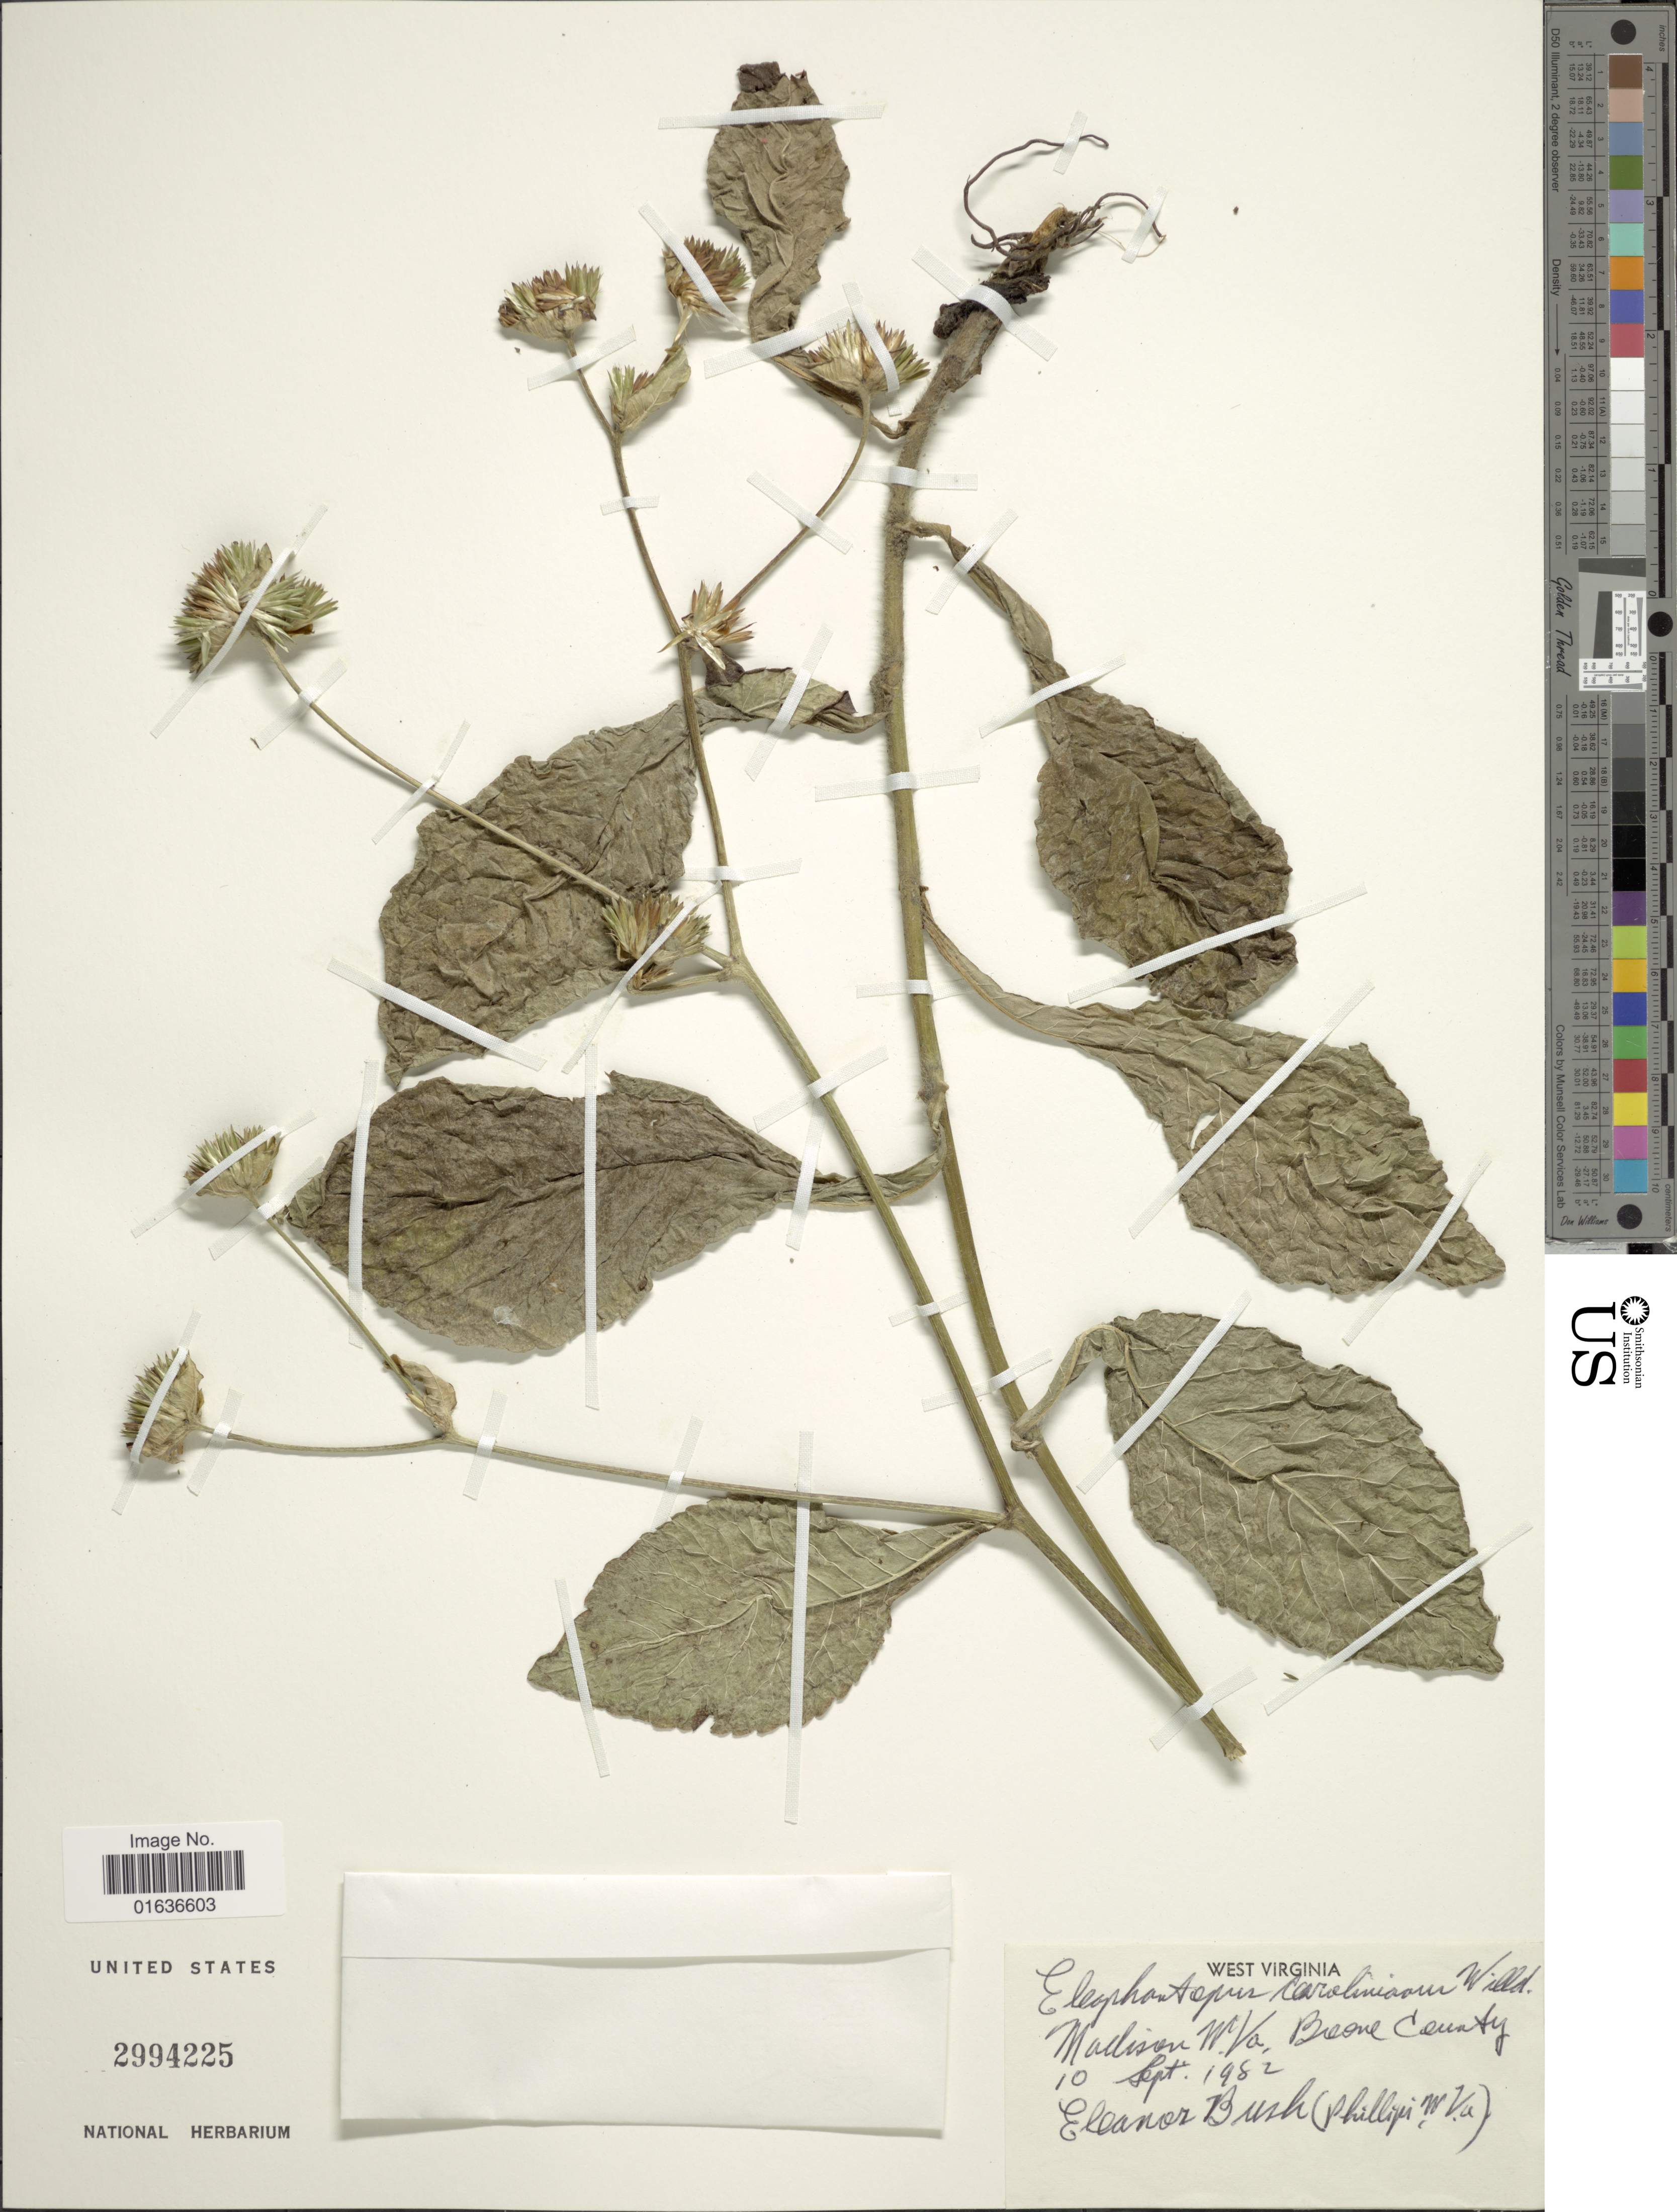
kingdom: Plantae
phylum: Tracheophyta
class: Magnoliopsida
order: Asterales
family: Asteraceae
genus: Elephantopus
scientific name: Elephantopus carolinianus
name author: Raeusch.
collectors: E. Bush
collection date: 1982-09-10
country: United States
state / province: West Virginia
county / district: Boone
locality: Madison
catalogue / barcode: US 2994225